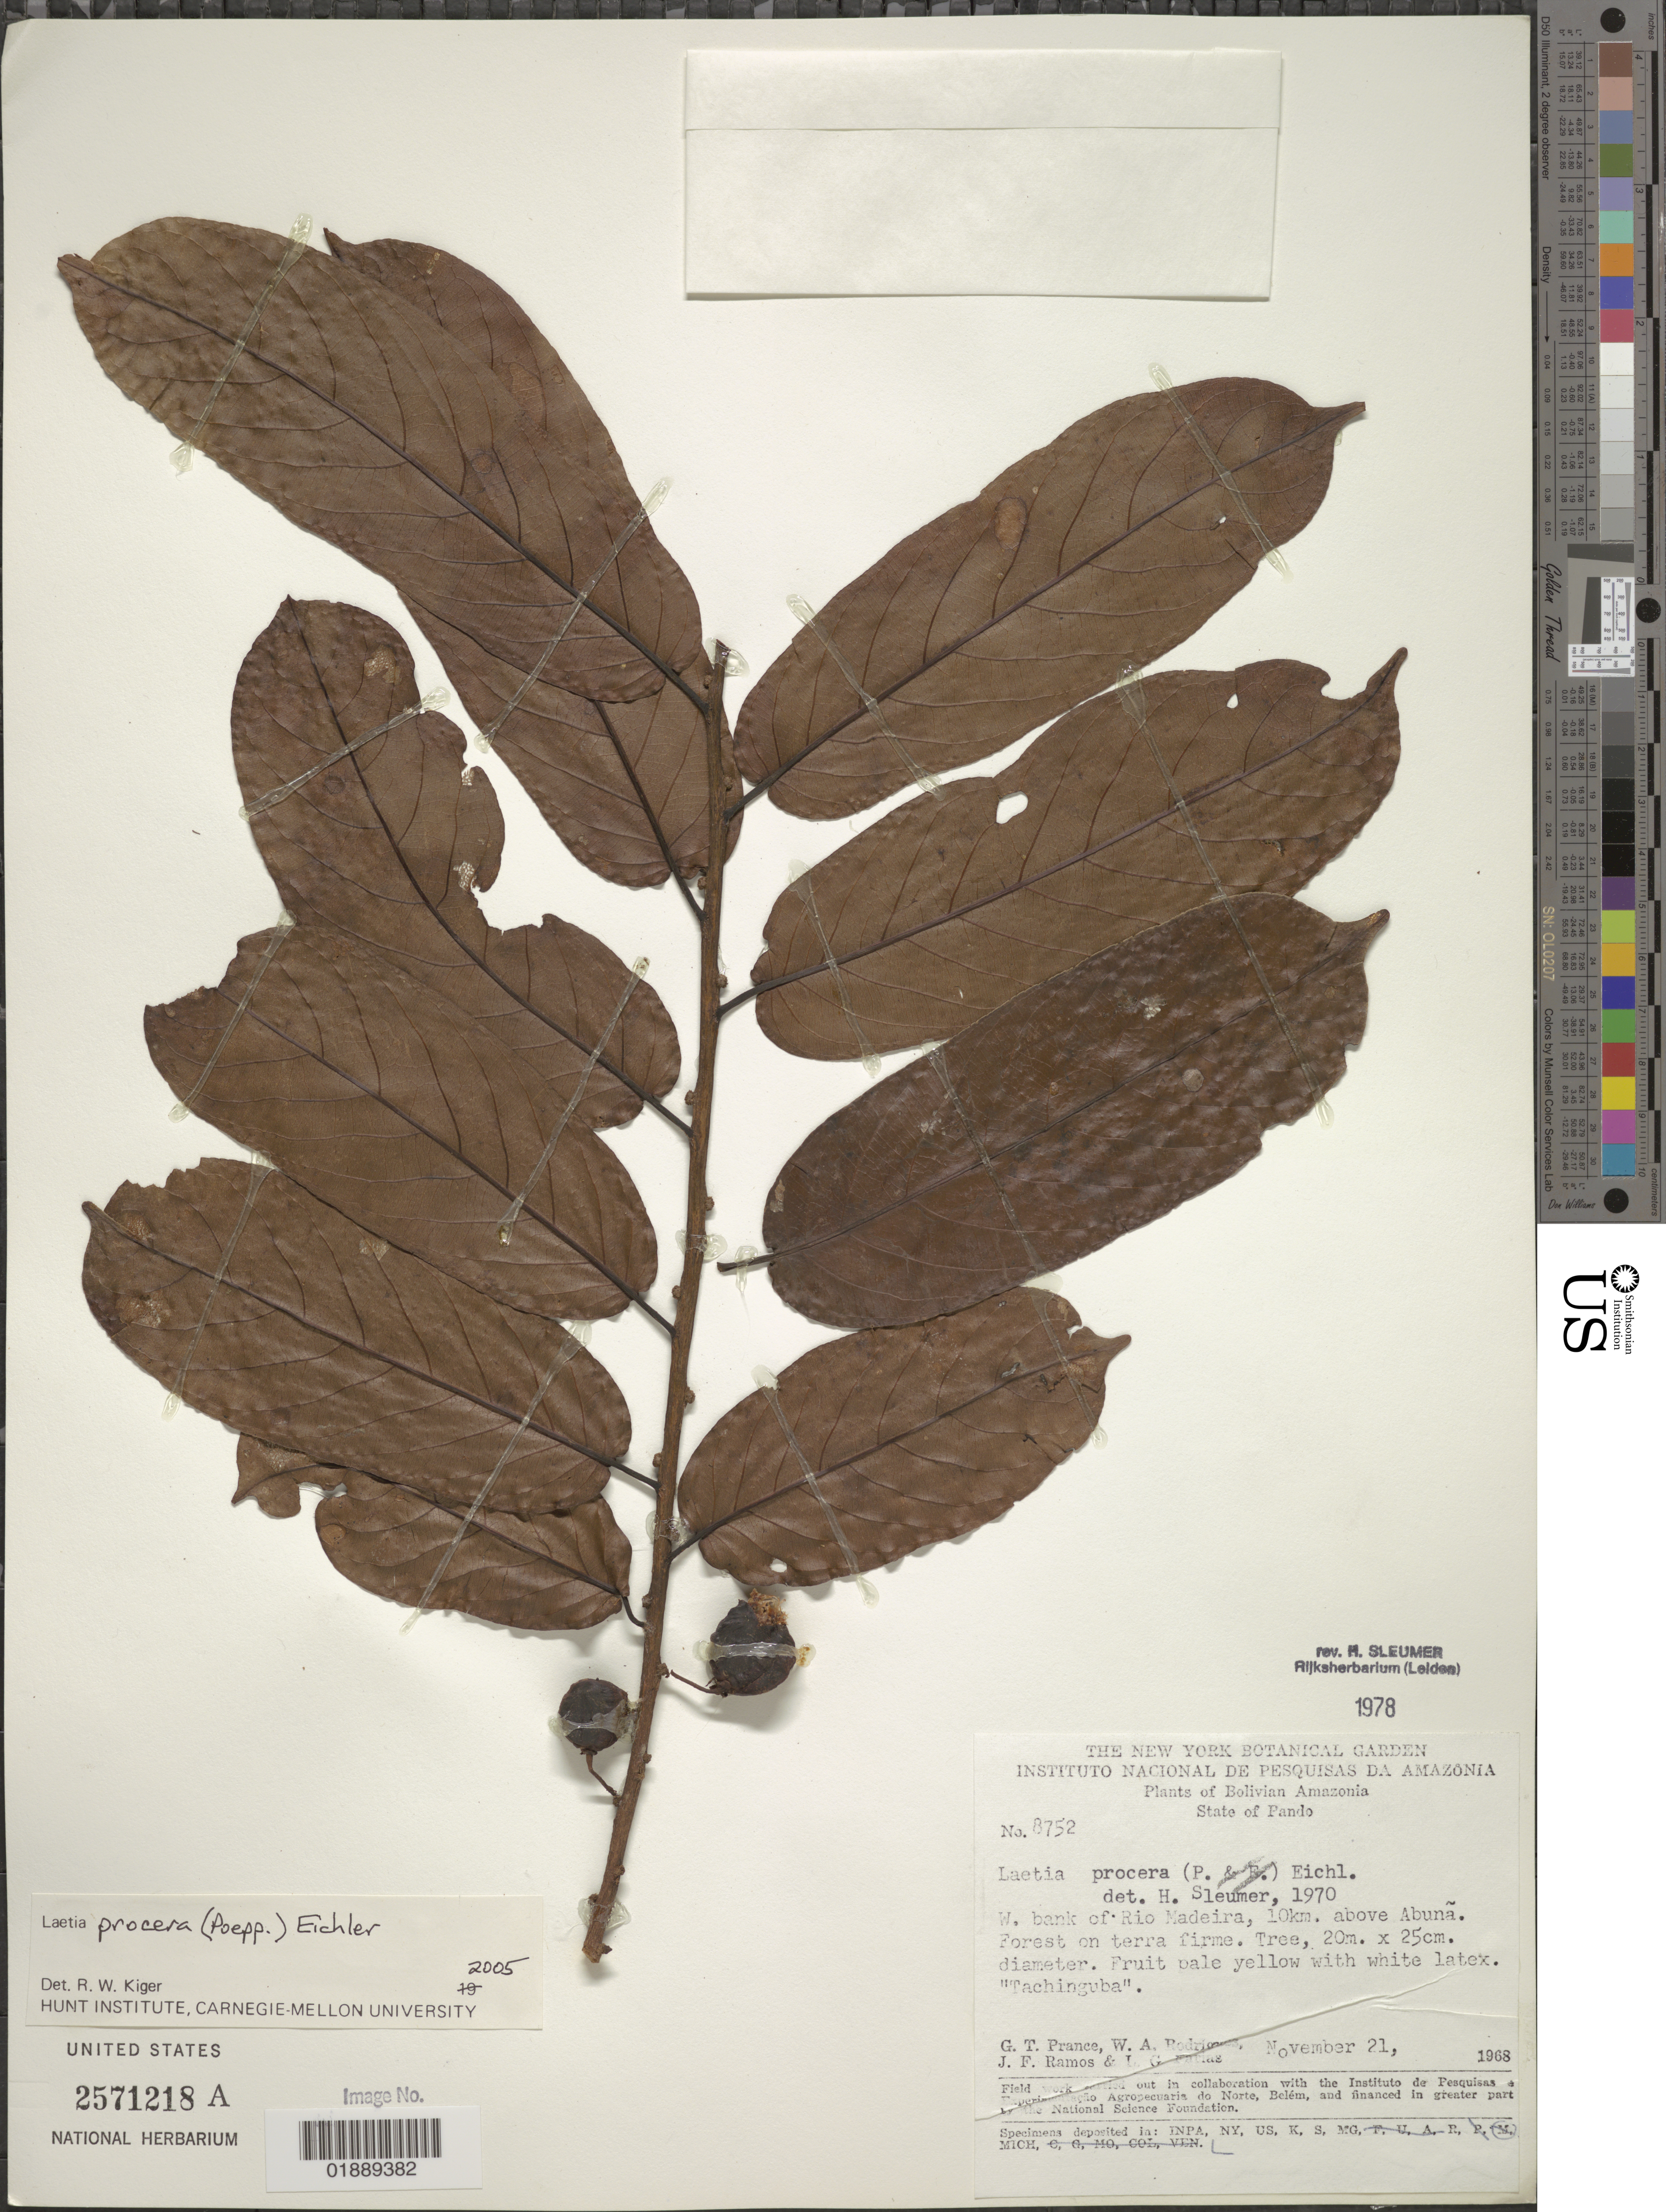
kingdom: Plantae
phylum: Tracheophyta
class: Magnoliopsida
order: Malpighiales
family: Salicaceae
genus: Laetia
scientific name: Laetia procera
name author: (Poepp.) Eichler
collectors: G. T. Prance, G. T. Prance, W. A. Rodrigues, J. F. Ramos & L. G. Farias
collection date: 1968-11-21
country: Bolivia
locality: Pando. W bank of Rio Madeira, 10 km above Abunã